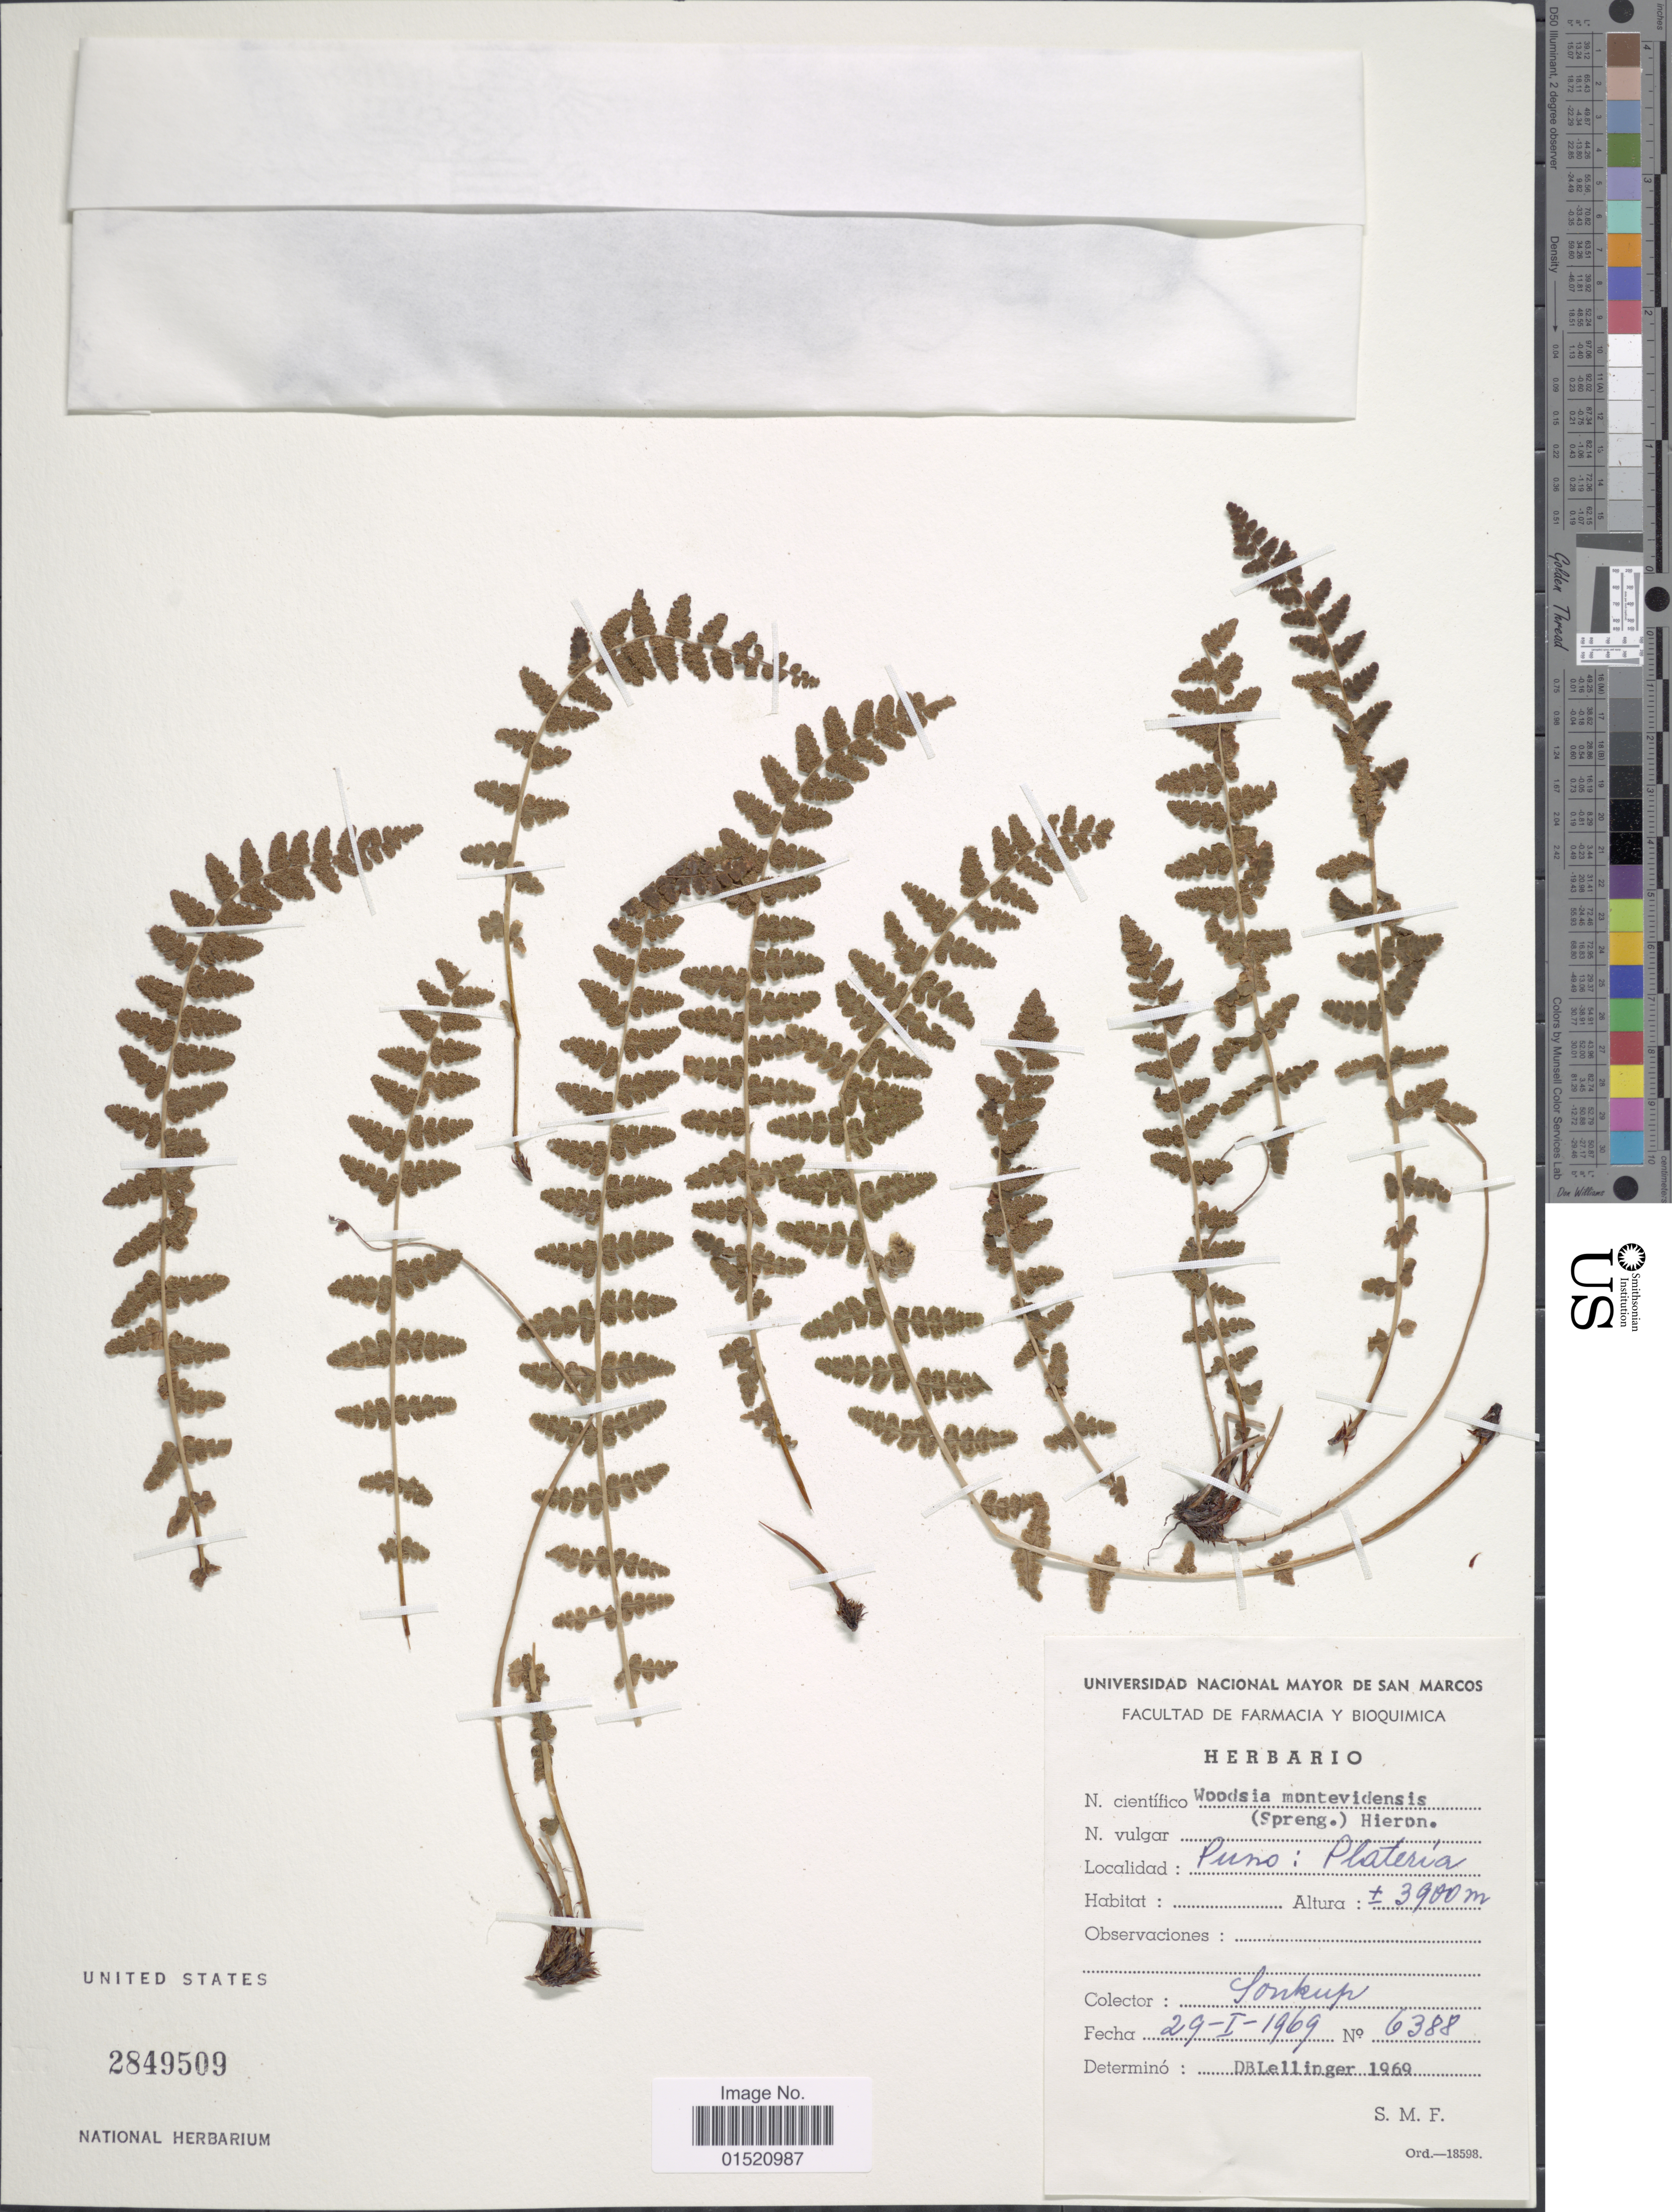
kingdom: Plantae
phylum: Tracheophyta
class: Polypodiopsida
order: Polypodiales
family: Woodsiaceae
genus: Woodsia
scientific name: Woodsia montevidensis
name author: (Spreng.) Hieron.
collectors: -- Soukup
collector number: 6388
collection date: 1969-01-29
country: Peru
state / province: Puno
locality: Plateria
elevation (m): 3900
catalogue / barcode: US 2849509